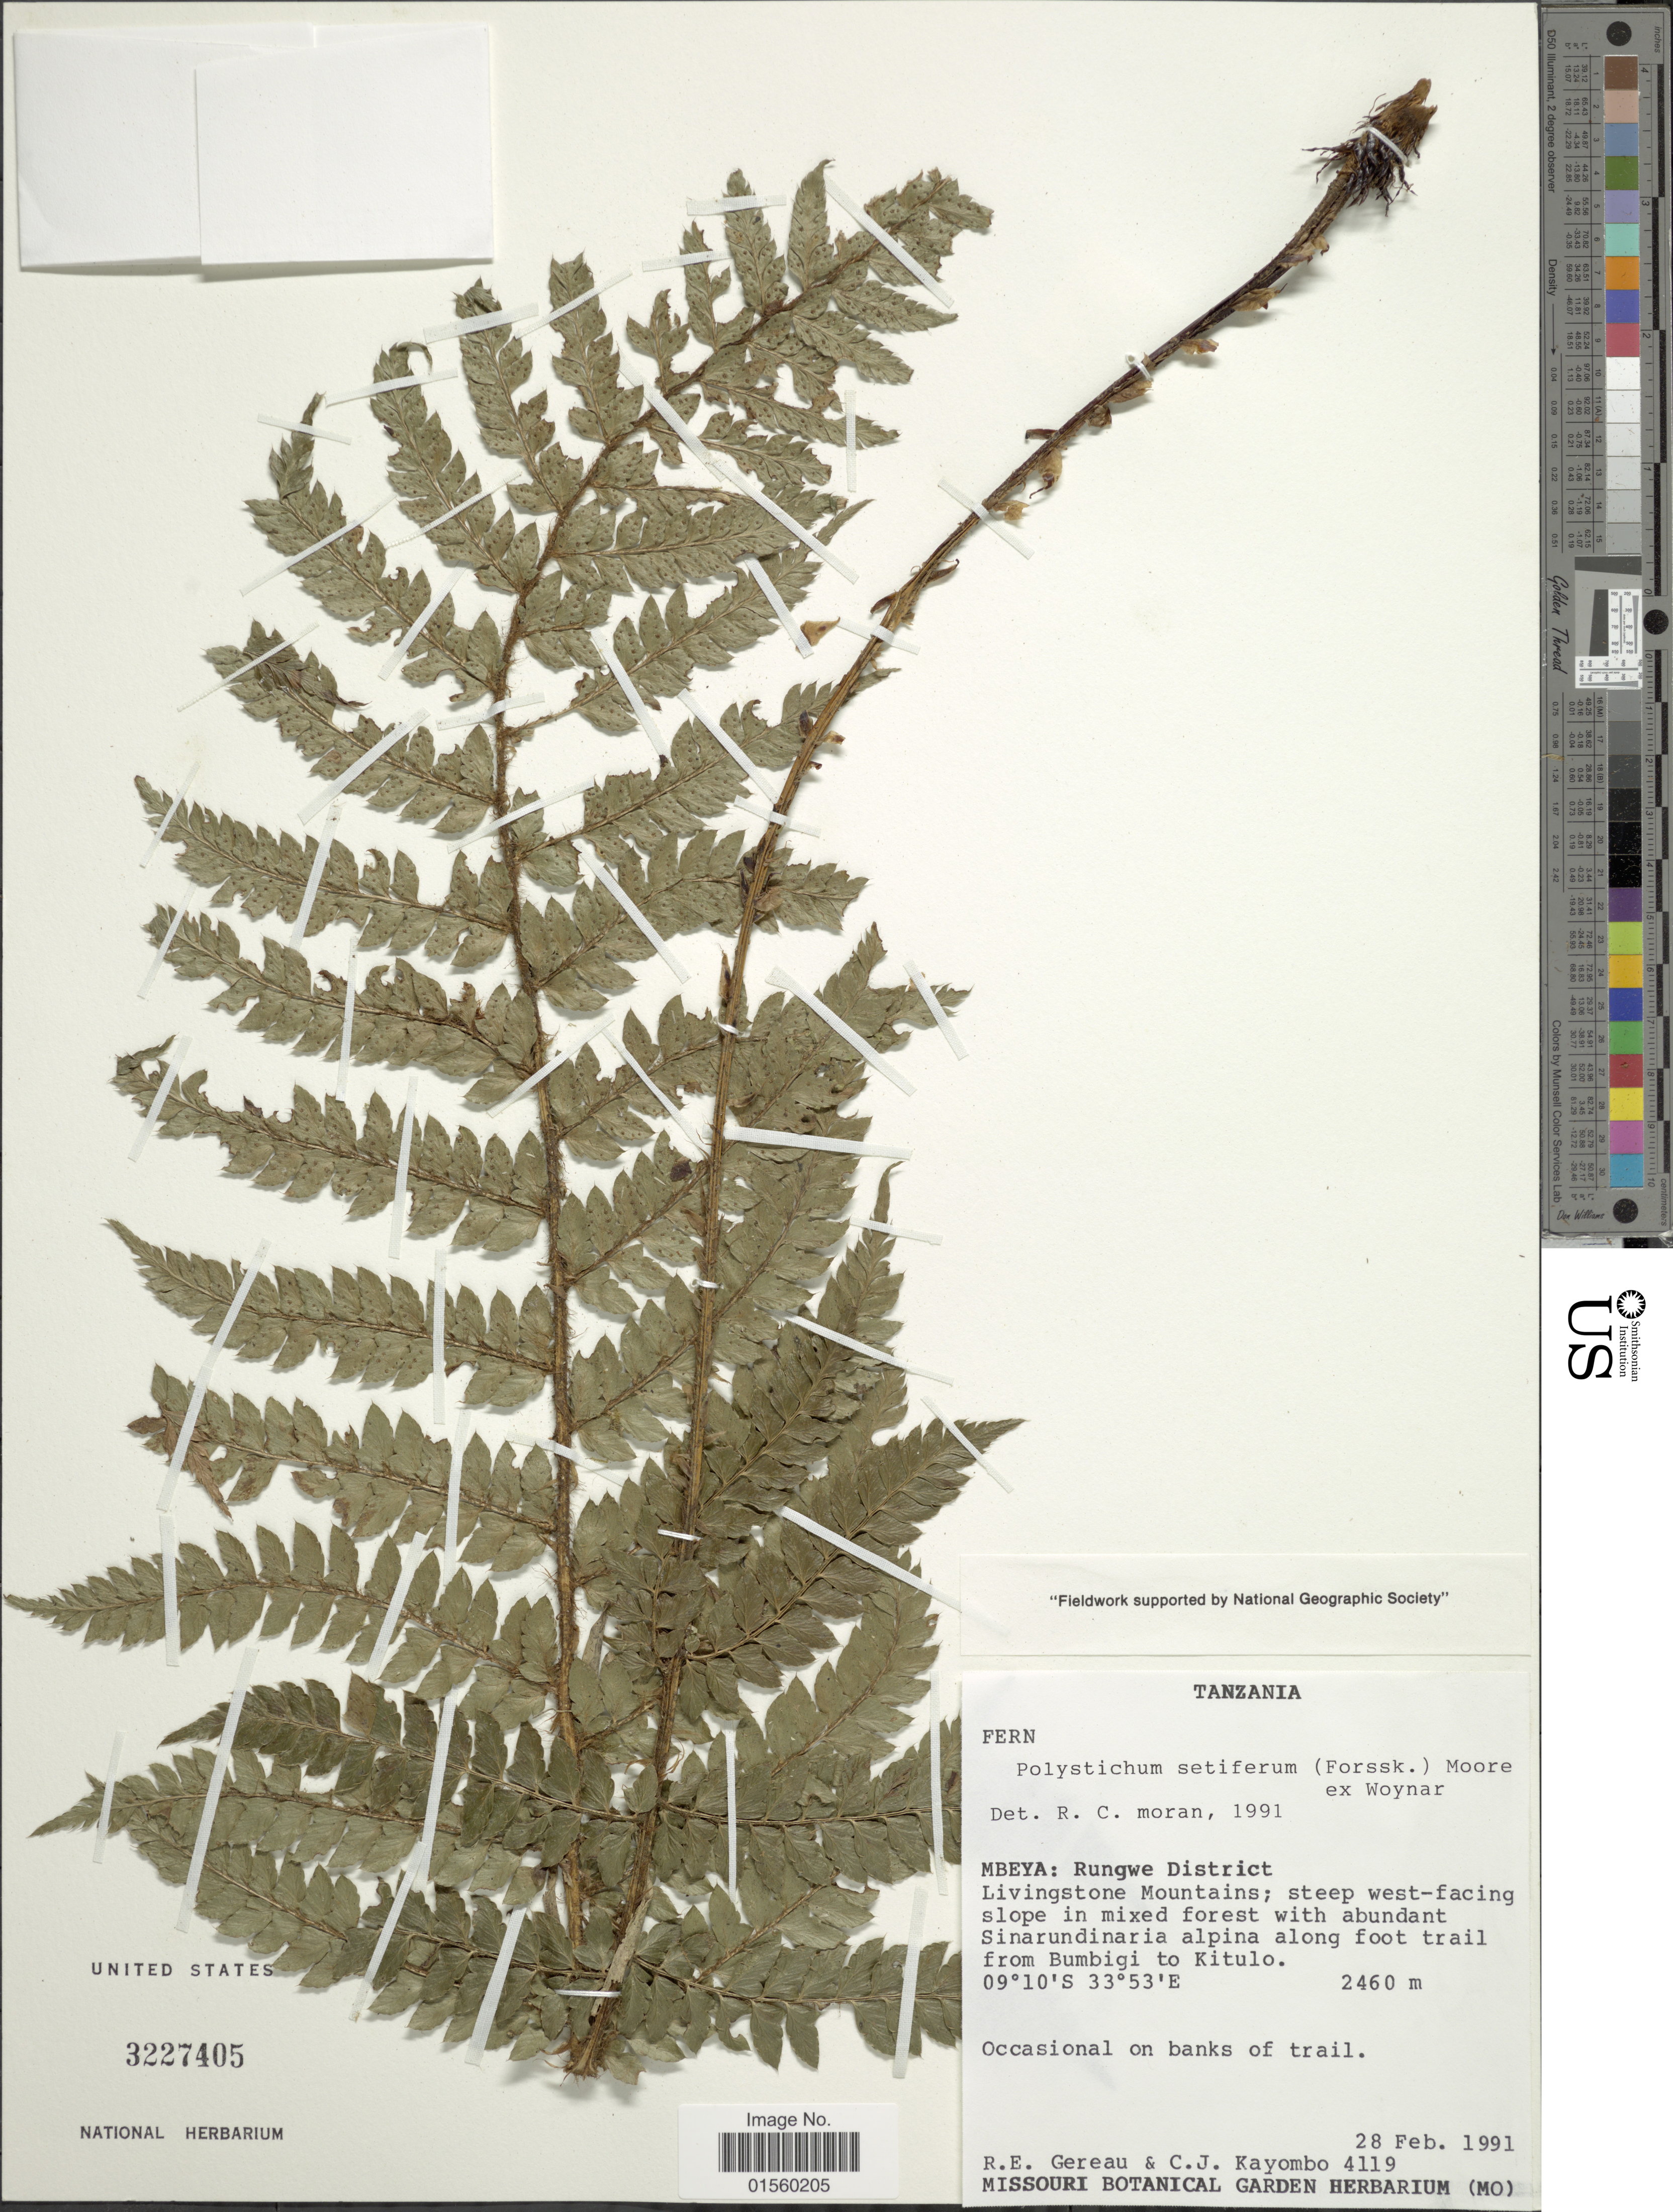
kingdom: Plantae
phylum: Tracheophyta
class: Polypodiopsida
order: Polypodiales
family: Dryopteridaceae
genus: Polystichum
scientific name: Polystichum setiferum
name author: (Forssk.) Moore ex Woynar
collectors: R. Gereau & C. Kayombo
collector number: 4119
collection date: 1991-02-28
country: Tanzania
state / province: Mbeya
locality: Rungwe District. Livingstone Mountains; steep west-facing slope in mixed forest with abundant Sinarundinaria alpina along foot trail from Bumbigi to Kitulo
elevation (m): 2460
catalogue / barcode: US 3227405